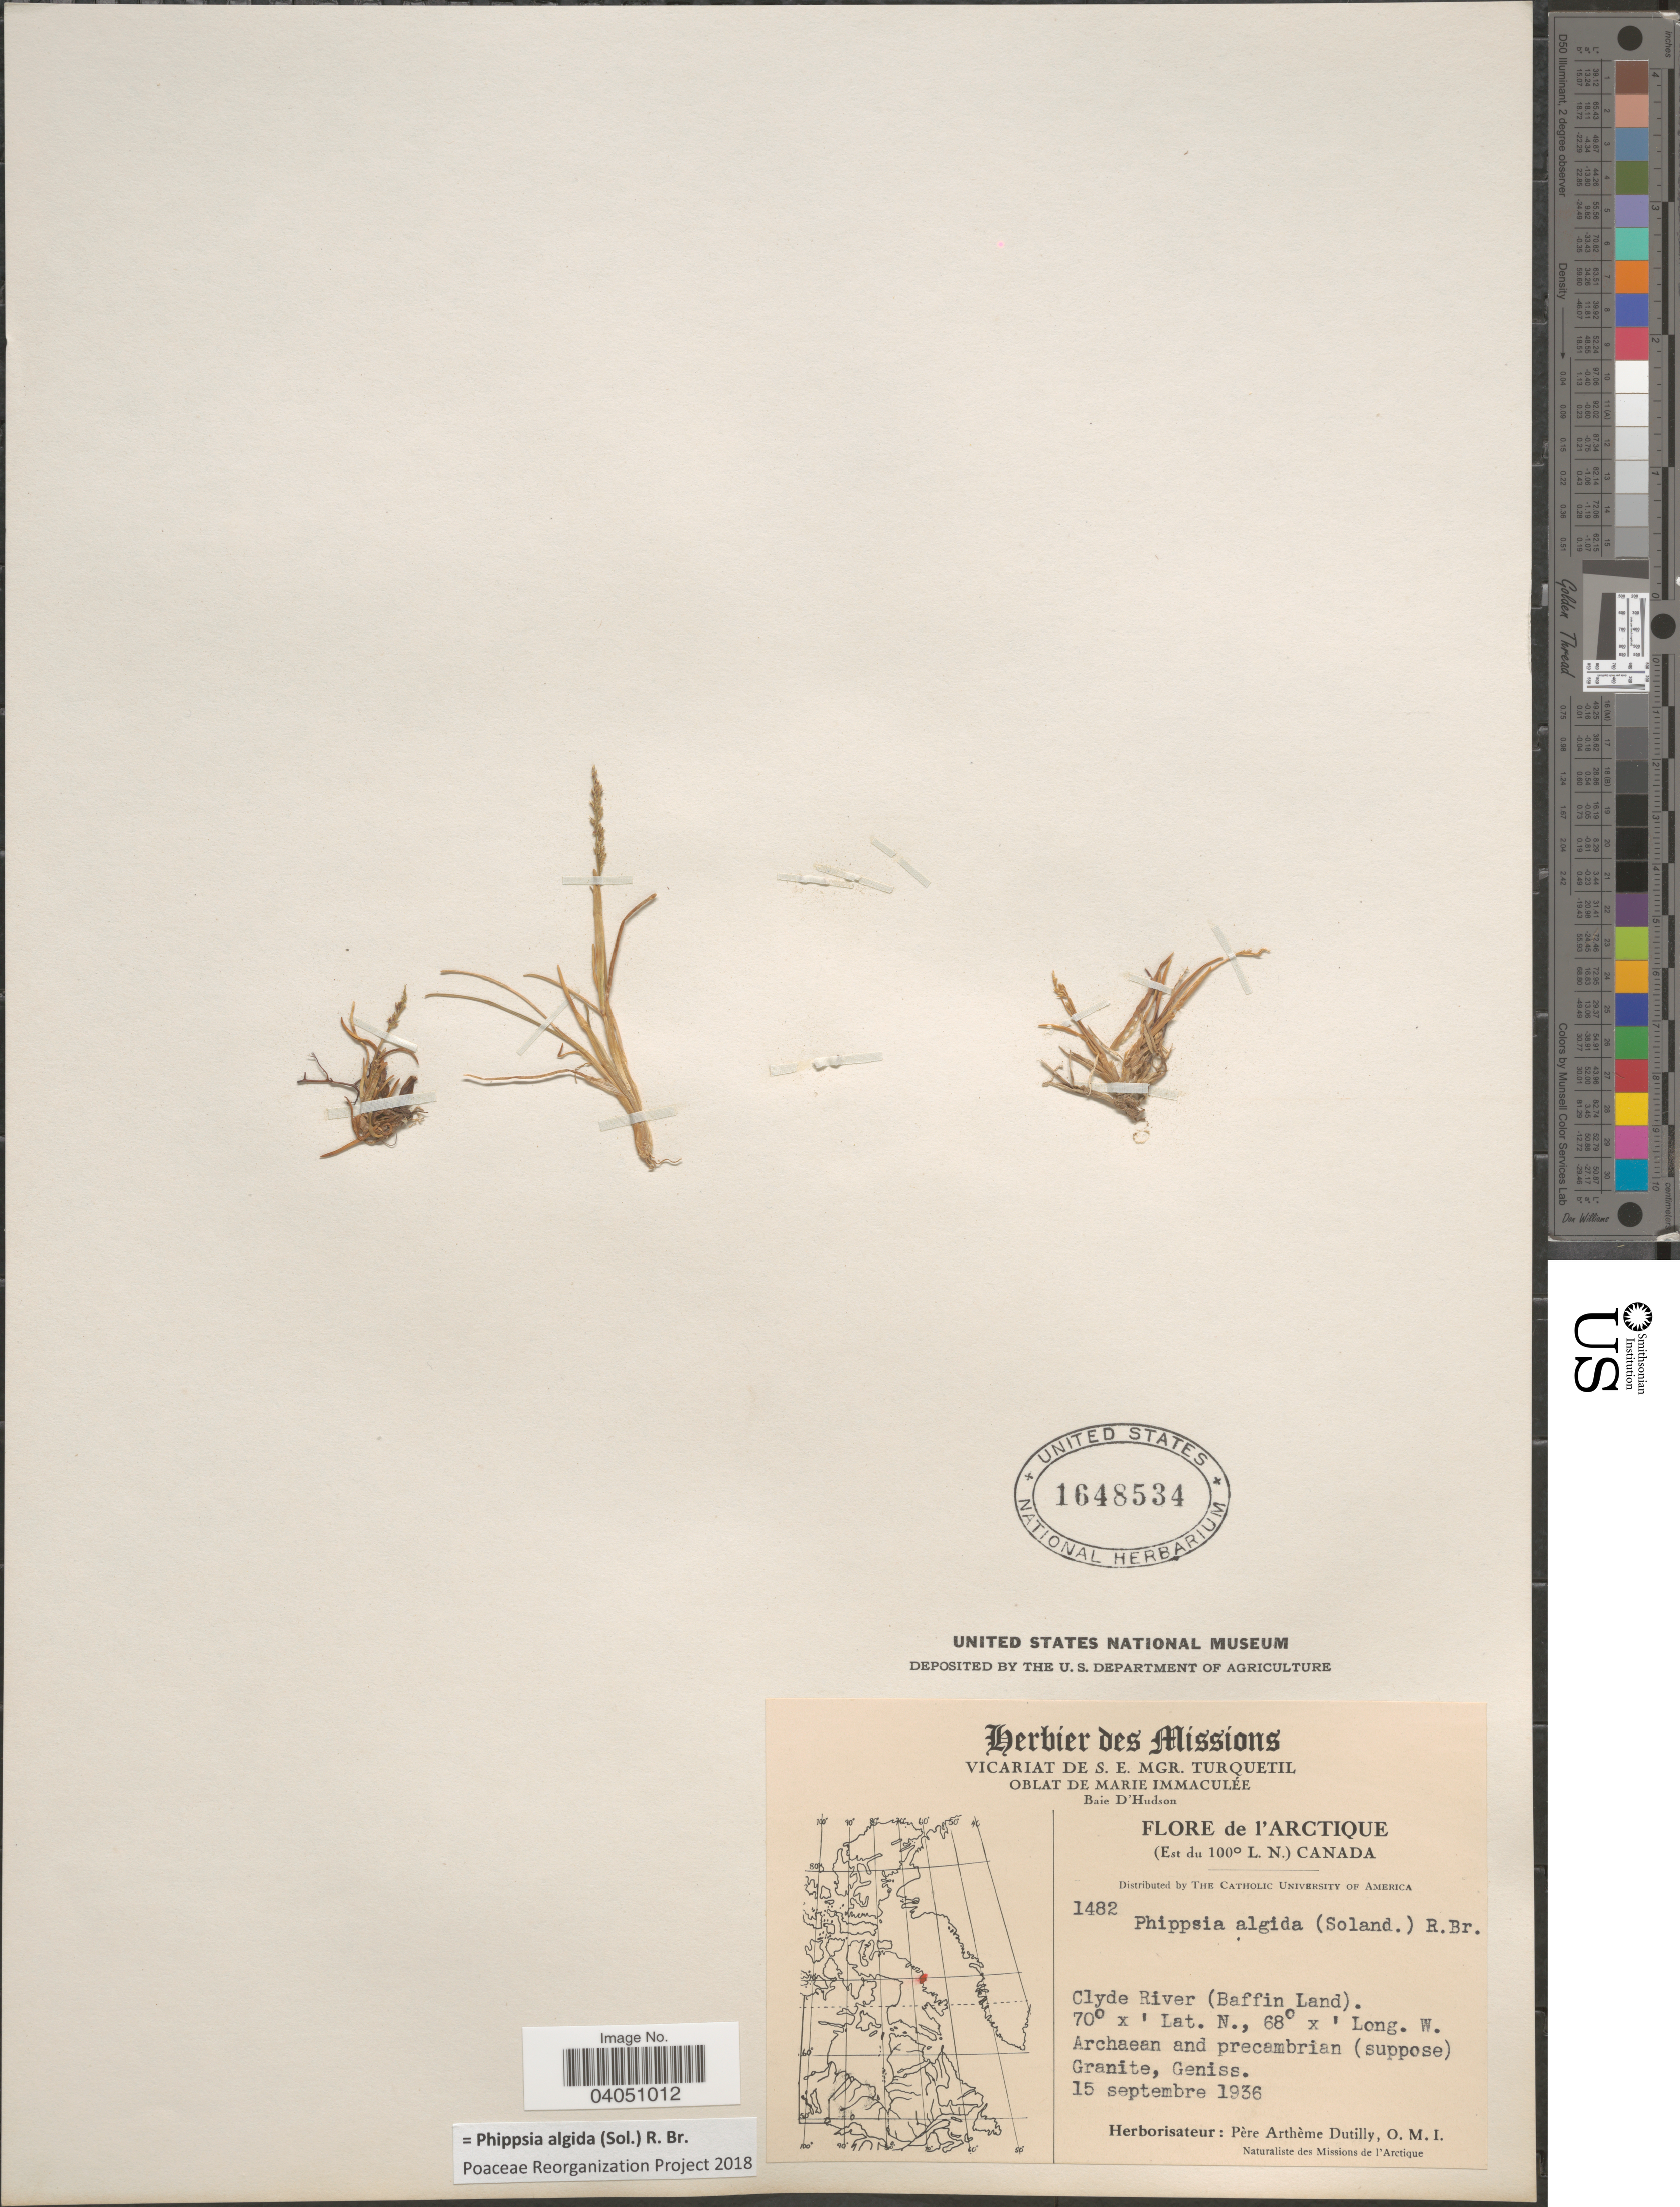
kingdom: Plantae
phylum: Tracheophyta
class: Liliopsida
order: Poales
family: Poaceae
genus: Phippsia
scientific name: Phippsia algida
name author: (Sol.) R. Br.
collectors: P. Dutilly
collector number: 1482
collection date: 1936-09-15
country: Canada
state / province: Nunavut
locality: L'Arctique. (Est du 100°L. N.). Clyde River (Baffin Land).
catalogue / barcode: US 1648534